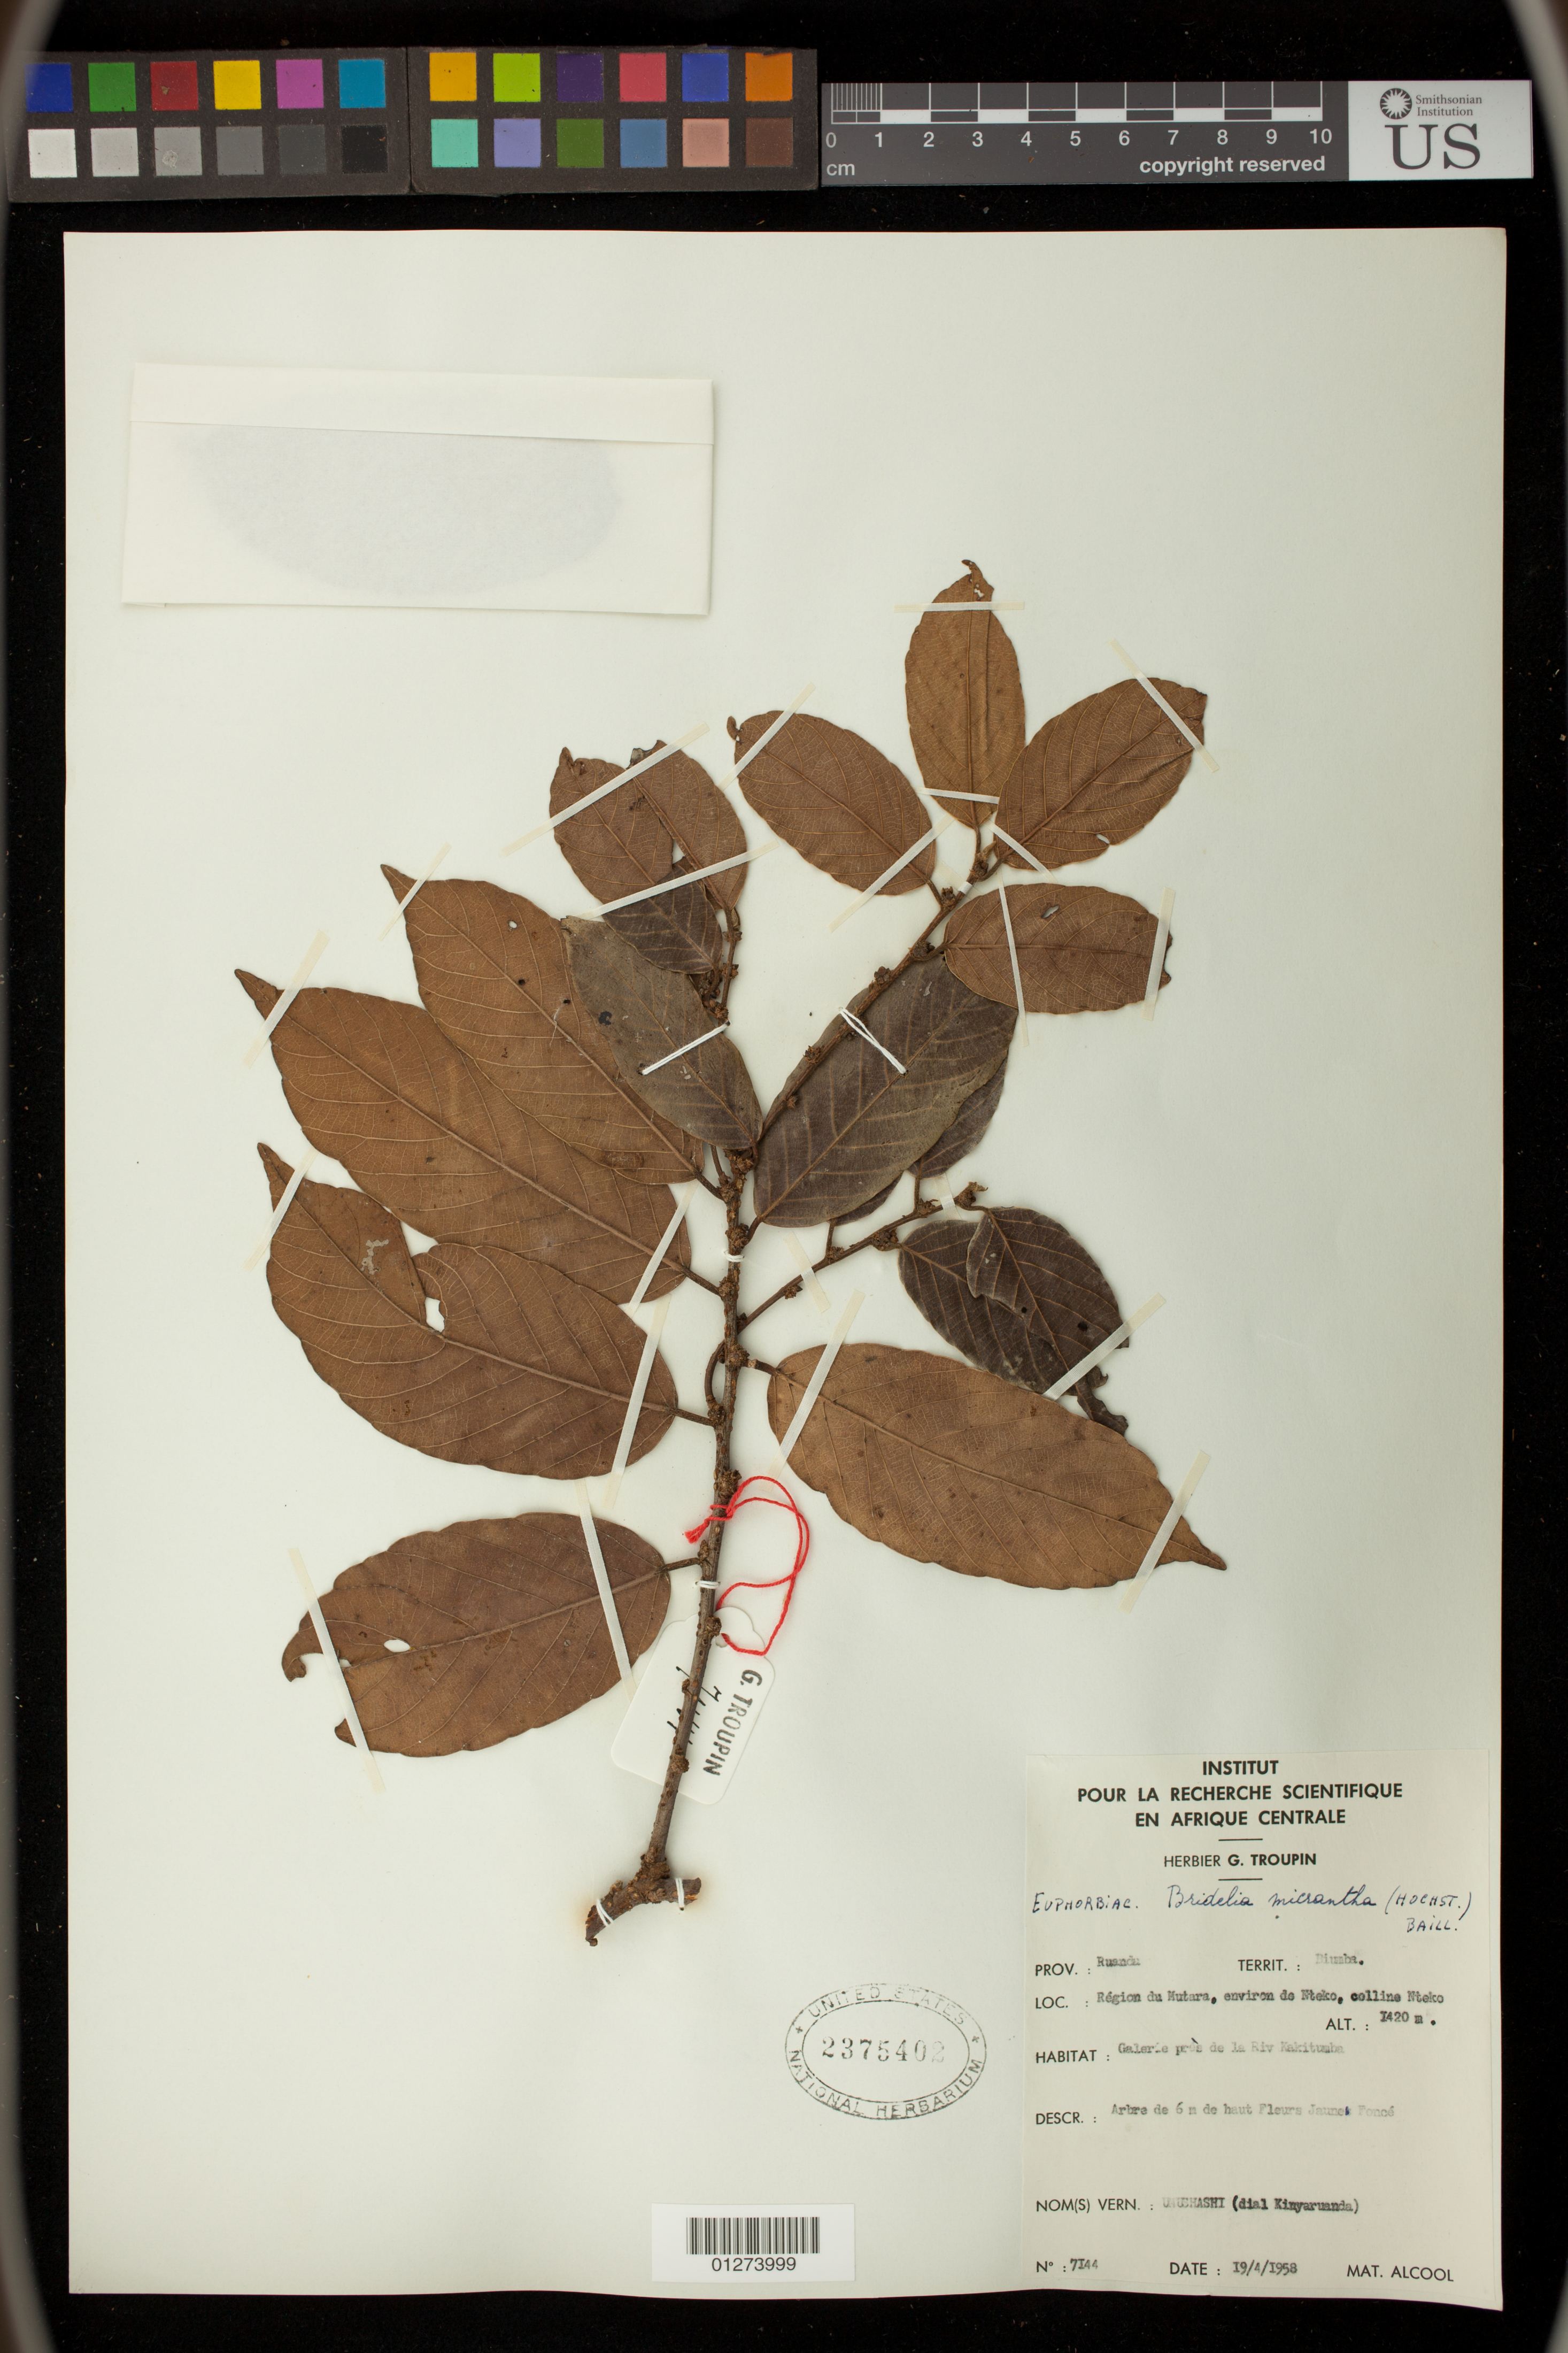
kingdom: Plantae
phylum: Tracheophyta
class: Magnoliopsida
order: Malpighiales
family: Phyllanthaceae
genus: Bridelia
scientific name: Bridelia micrantha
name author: (Hochst.) Baill.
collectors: G. Troupin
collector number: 7144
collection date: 1958-04-19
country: Rwanda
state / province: Nord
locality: Region du Mutara, environ de Nteko, colline Nteko, Biumba, Ruanda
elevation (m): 1420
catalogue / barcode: US 2375402